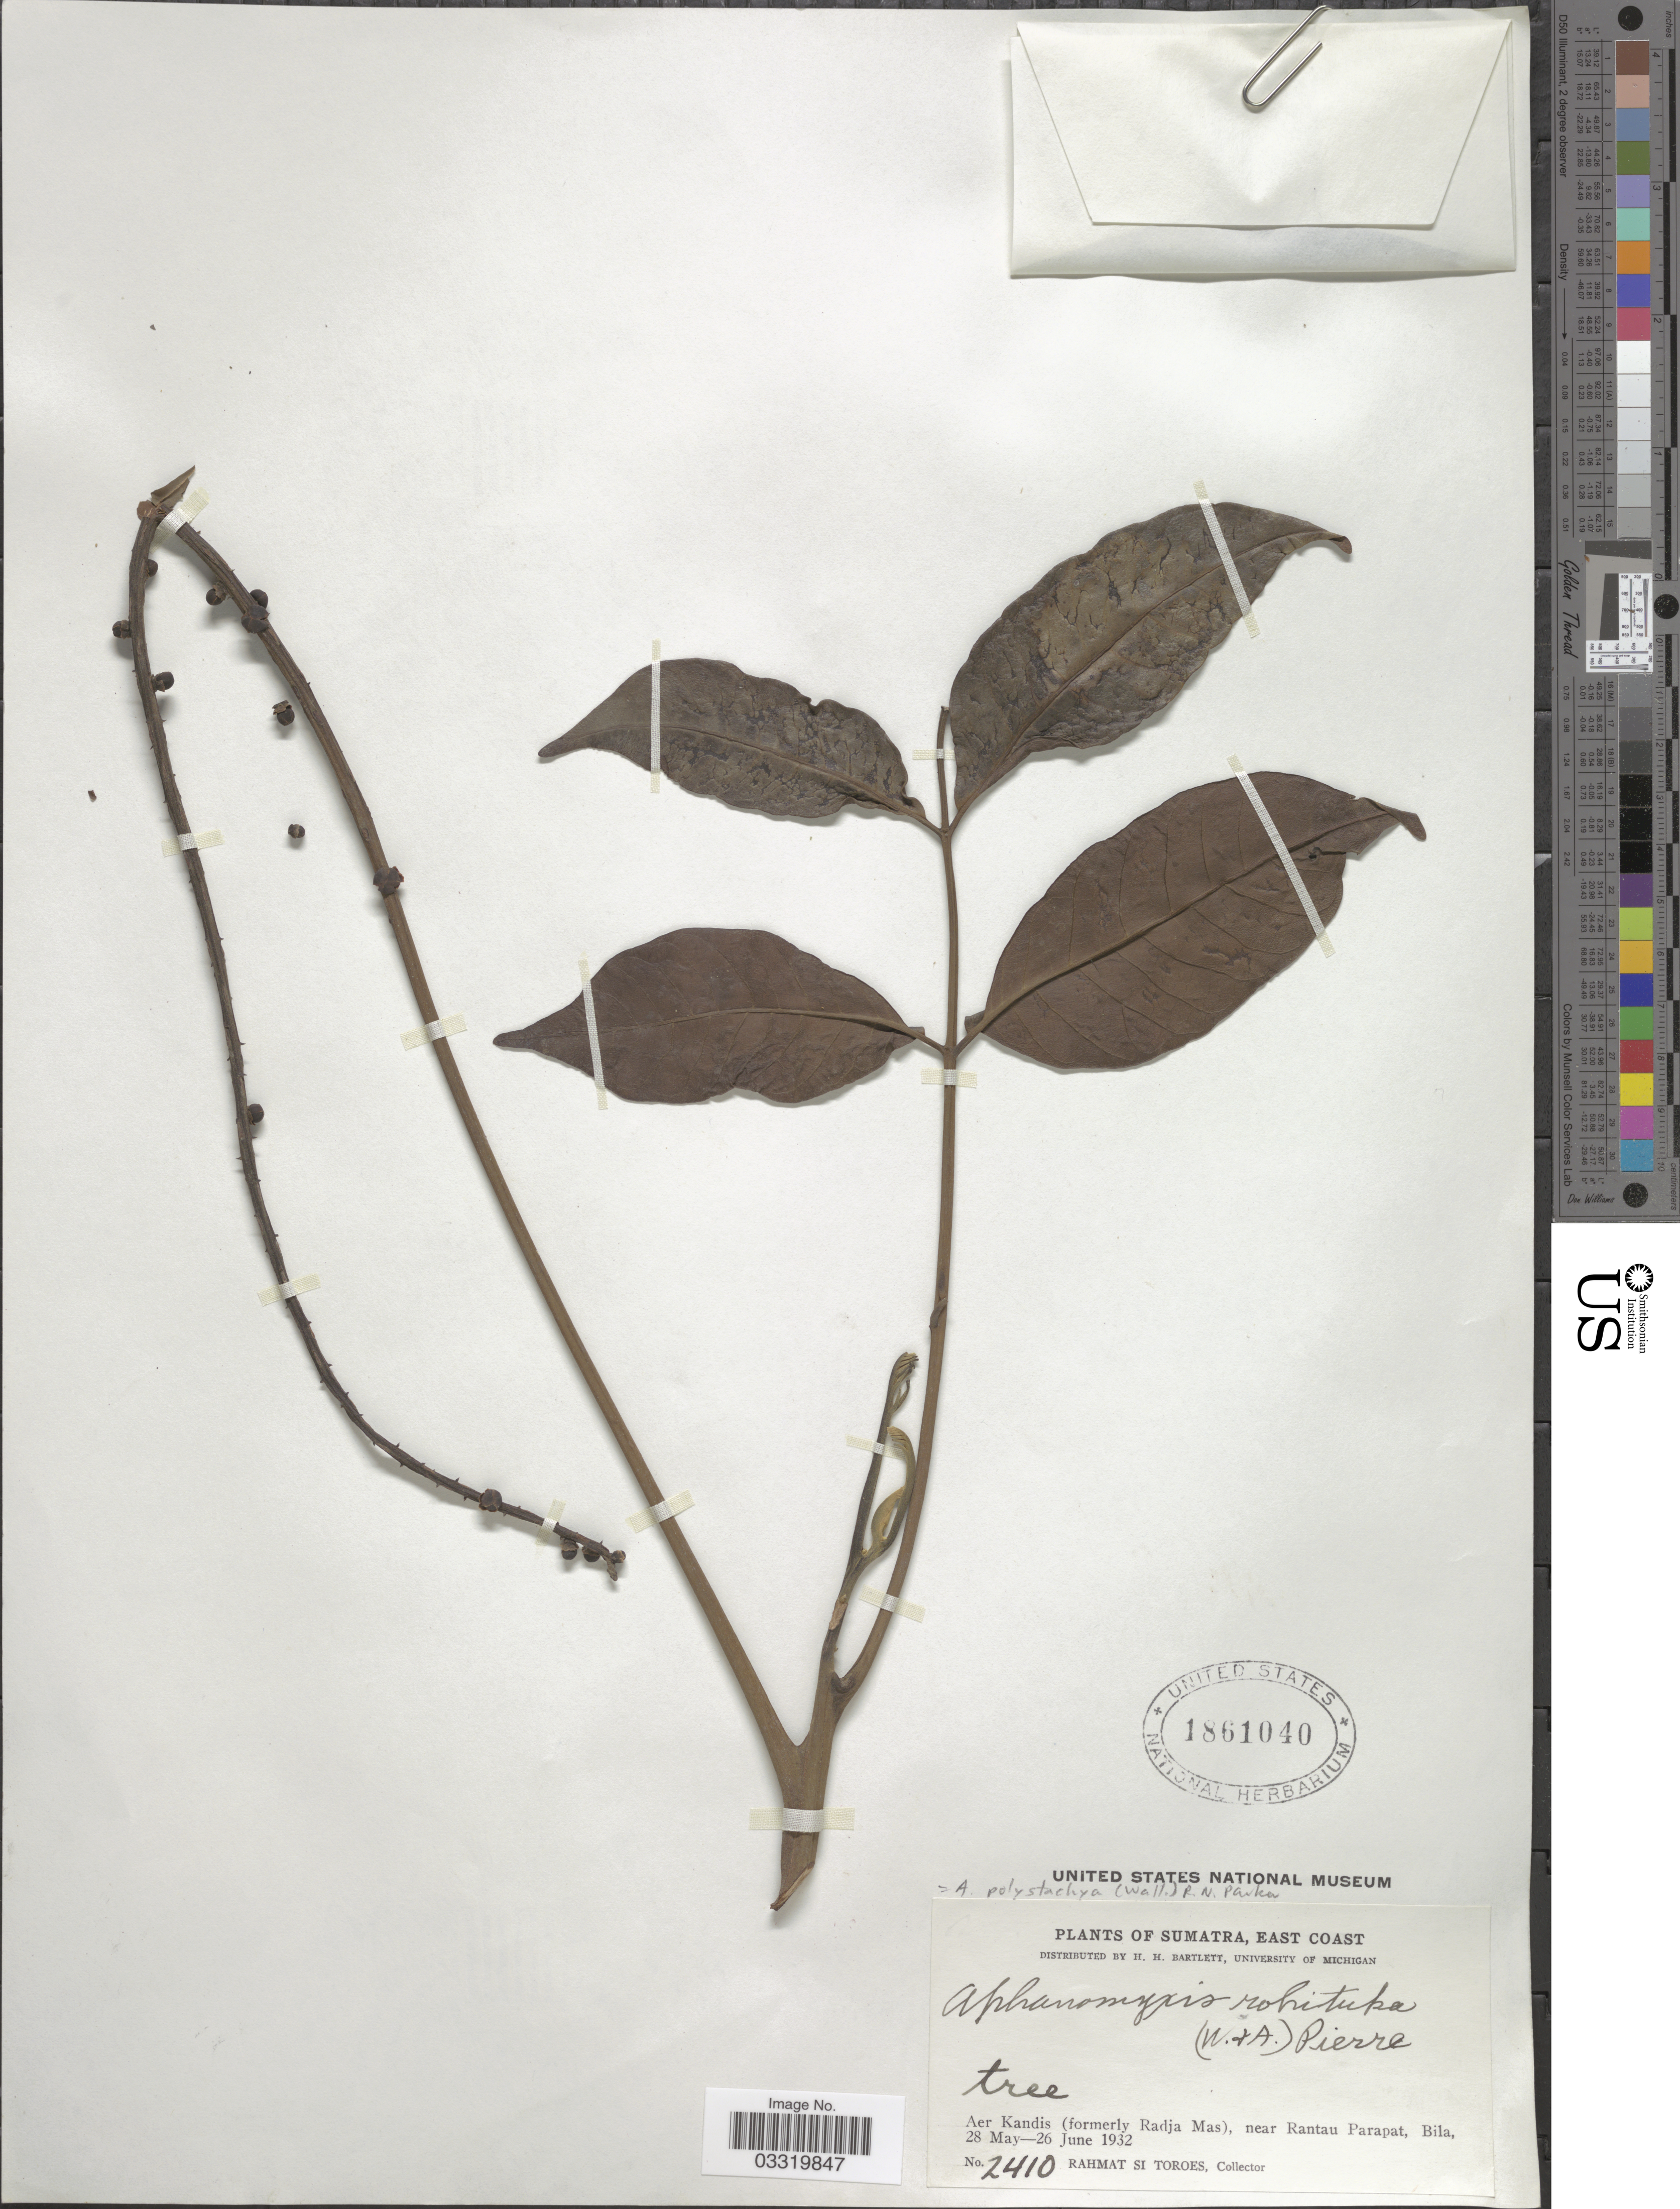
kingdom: Plantae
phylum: Tracheophyta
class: Magnoliopsida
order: Sapindales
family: Meliaceae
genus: Aphanamixis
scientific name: Aphanamixis polystachya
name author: (Wall.) R. Parker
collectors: Rahmat Si Boeea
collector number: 2410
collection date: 1932-05-28/1932-06-06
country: Indonesia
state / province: Sumatra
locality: East Coast, Aer Kandis (formerly Radja Mas), near Rantau Parapat, Bila.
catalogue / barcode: US 1861040